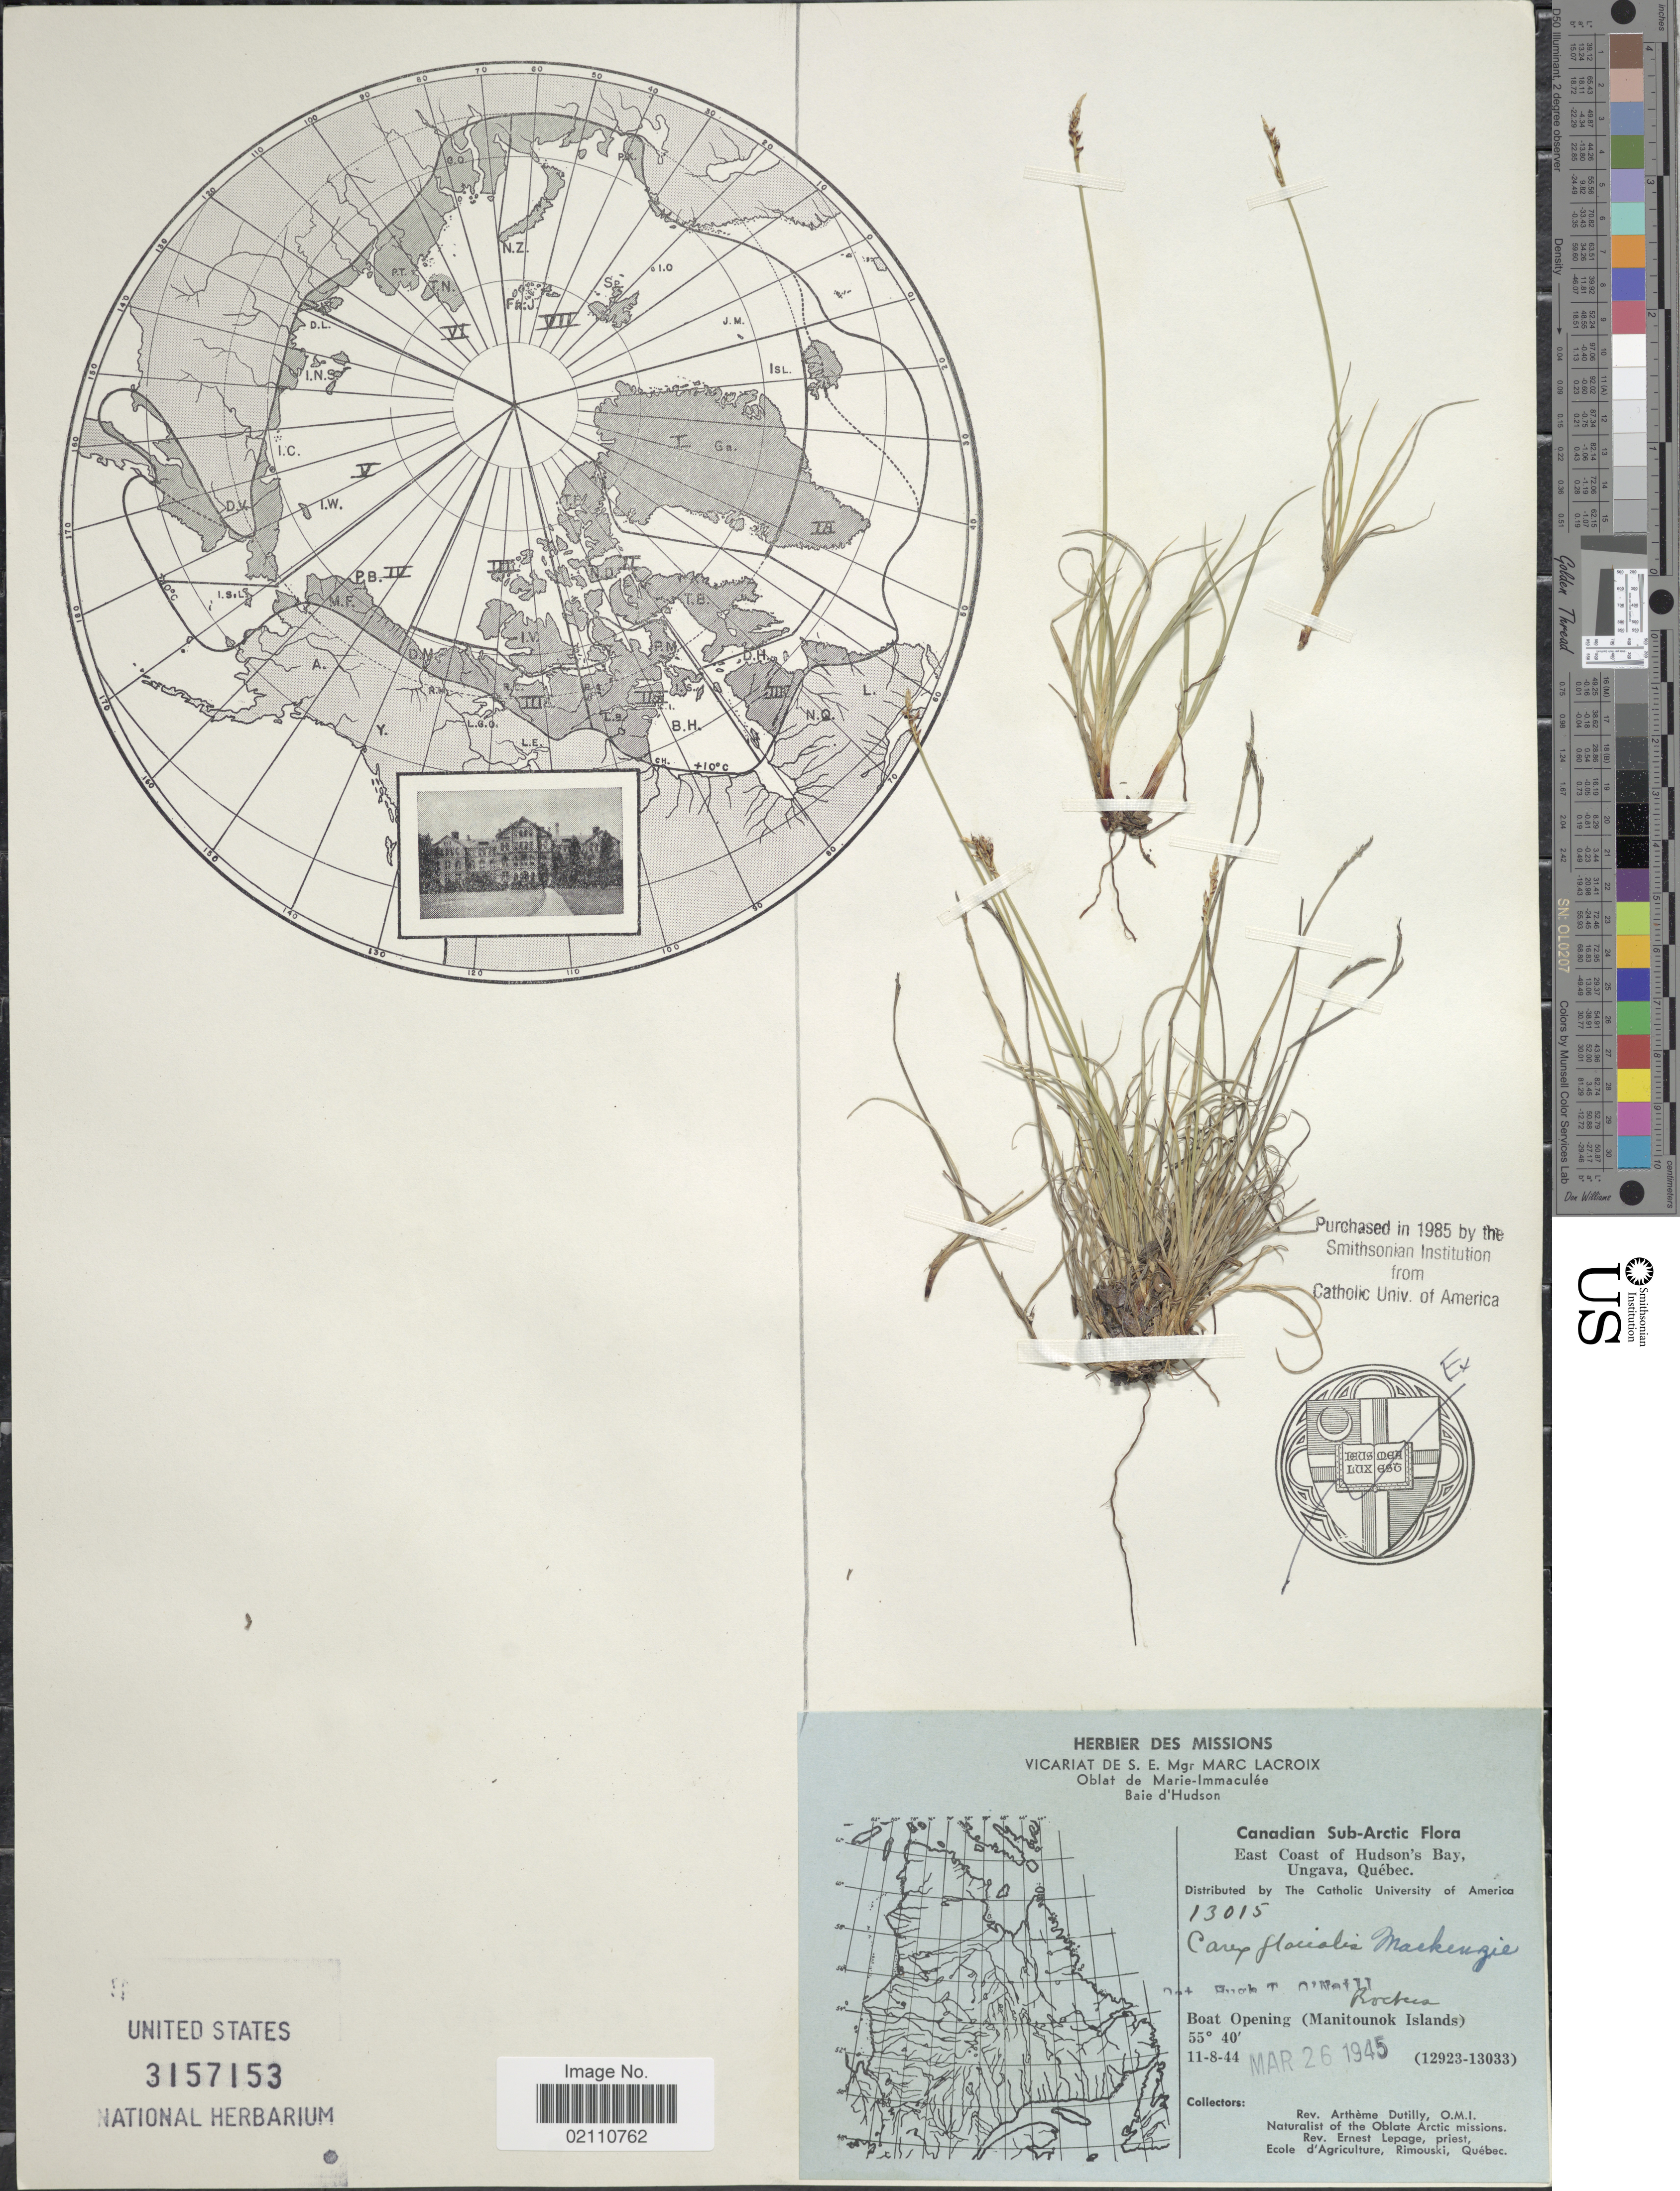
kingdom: Plantae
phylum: Tracheophyta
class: Liliopsida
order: Poales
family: Cyperaceae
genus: Carex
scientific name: Carex glacialis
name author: Mack.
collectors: A. Dutilly & E. Lepage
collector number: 13015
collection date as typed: Transcribed d/m/y: 11/8/44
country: Canada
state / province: Quebec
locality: Canadian Sub-Arctic, East Coast of Hudson's Bay, Ungava, Boat Opening (Manitounok Islands)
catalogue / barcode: US 3157153